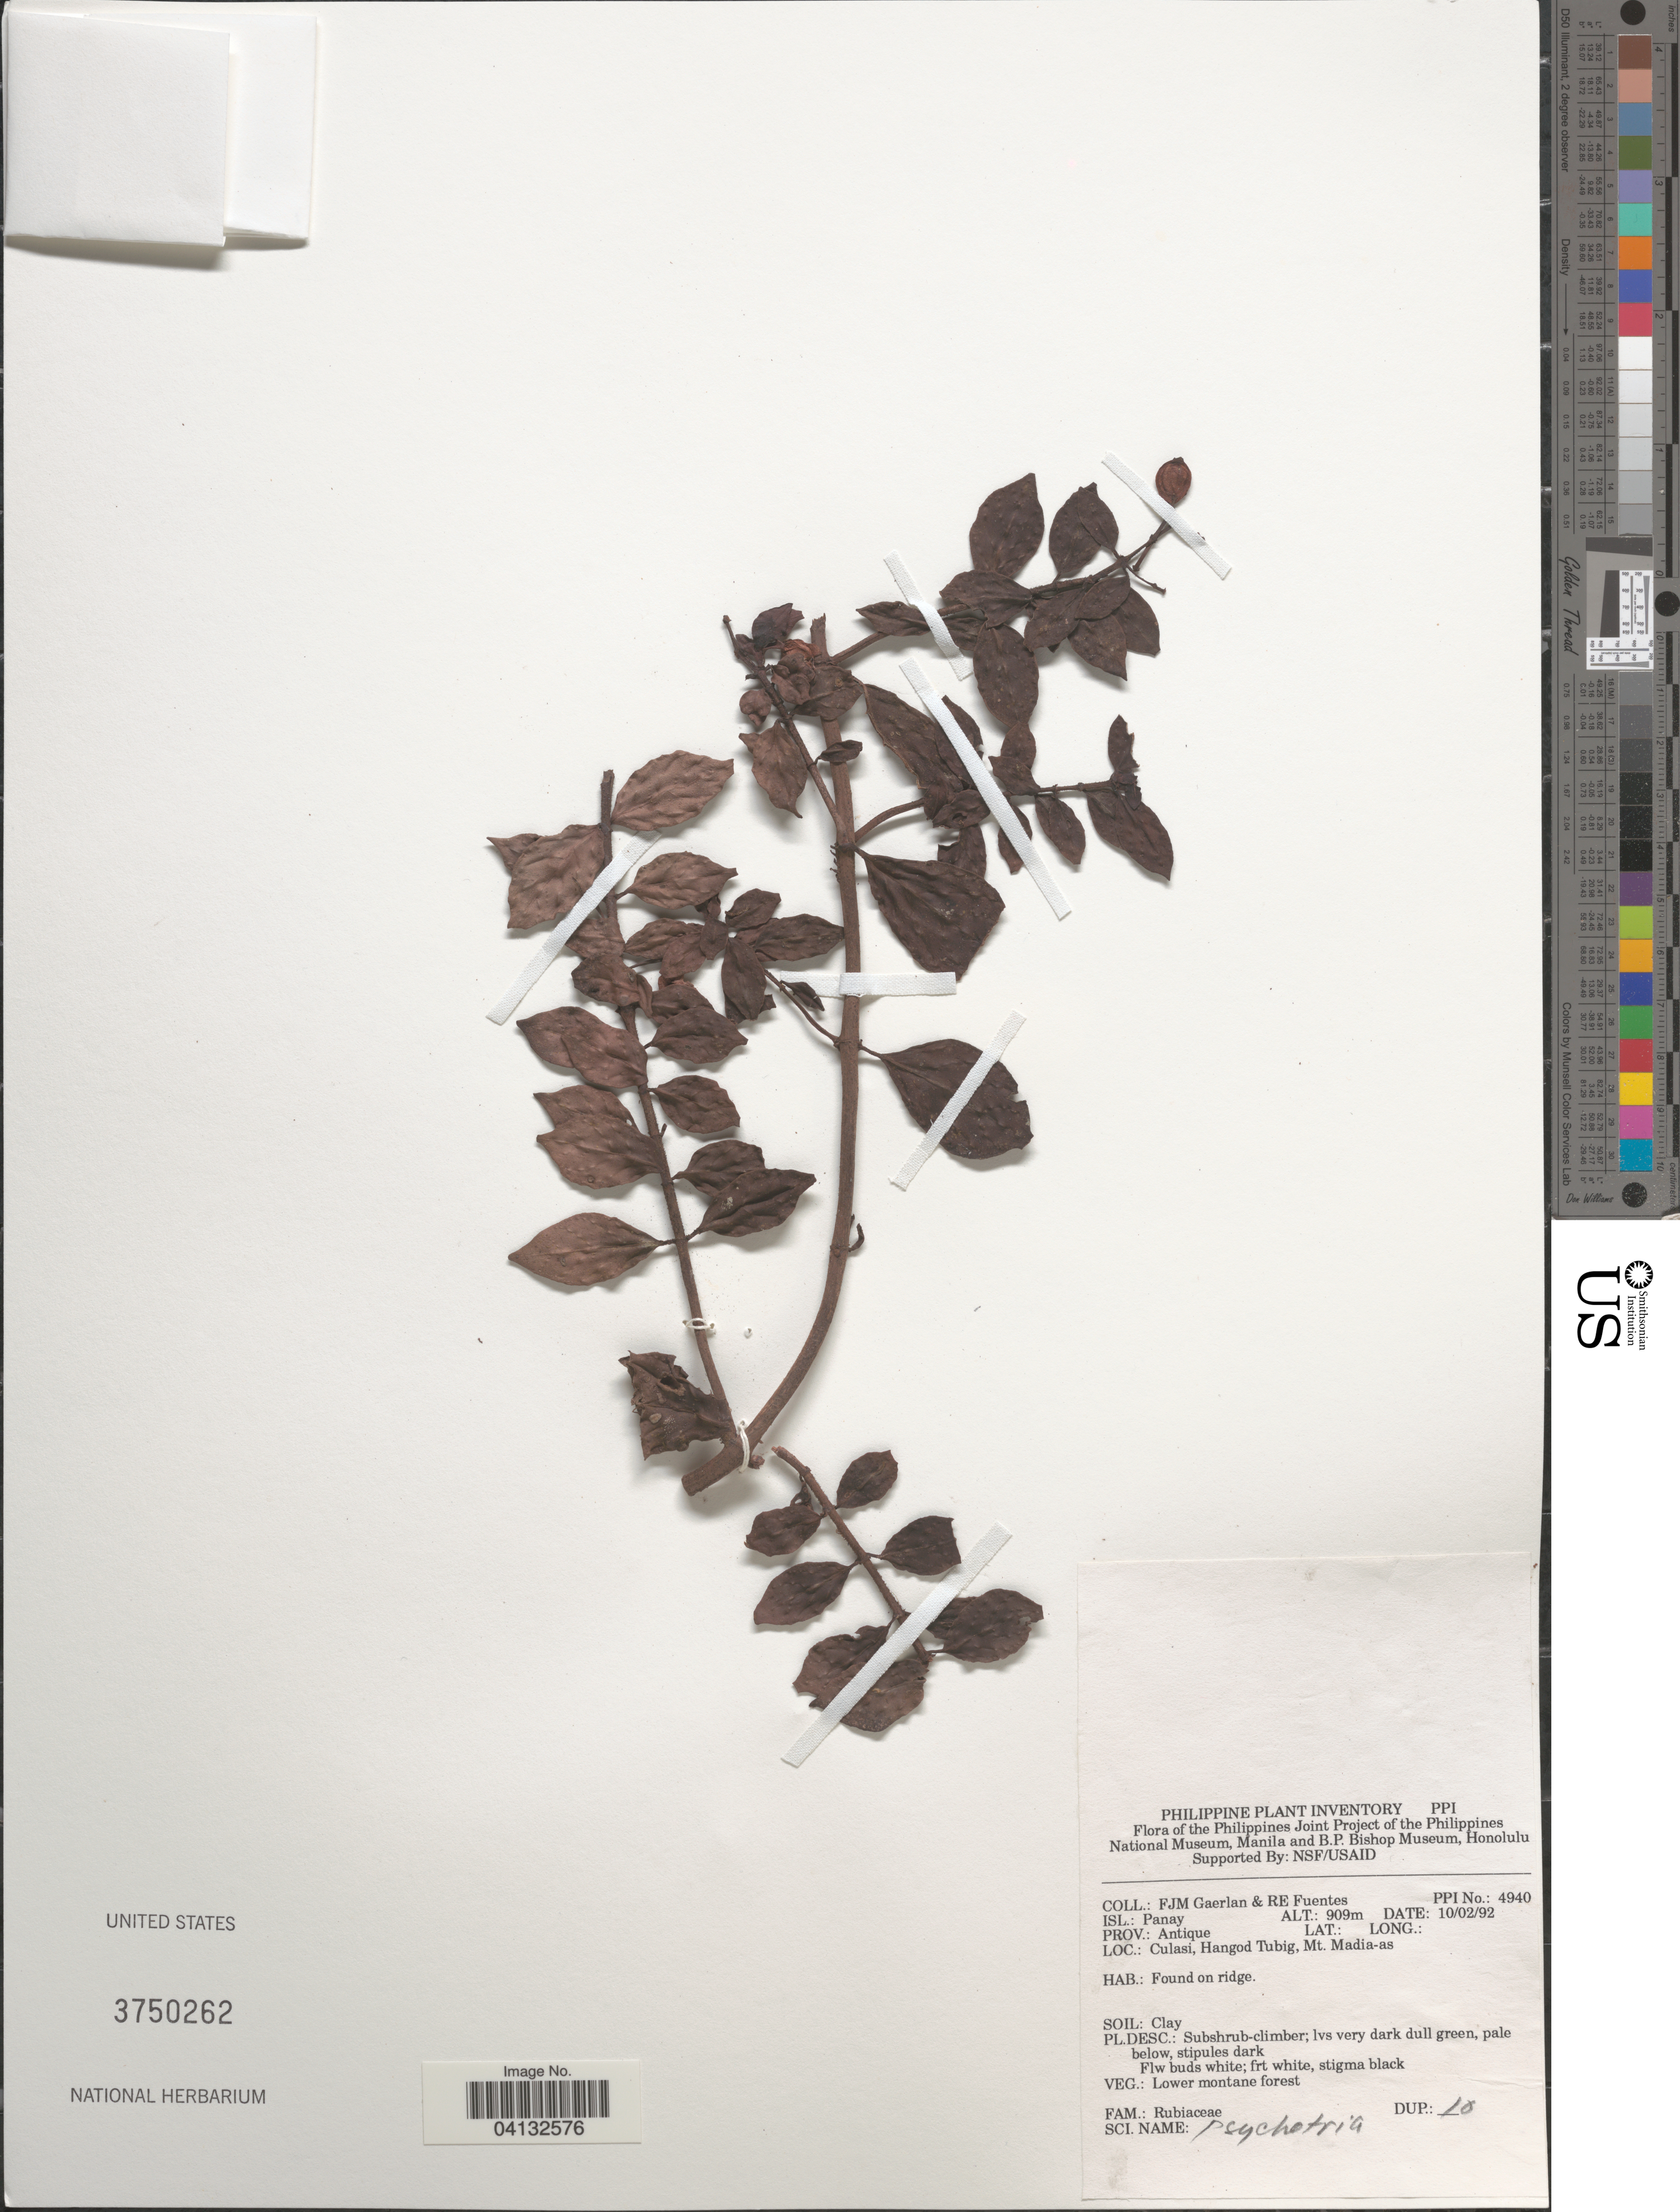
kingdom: Plantae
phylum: Tracheophyta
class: Magnoliopsida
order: Gentianales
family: Rubiaceae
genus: Psychotria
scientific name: Psychotria sp.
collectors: F. Gaerlan & R. Fuentes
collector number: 4940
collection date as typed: Transcribed d/m/y: 10/2/92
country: Philippines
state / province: Western Visayas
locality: Isl.: Panay. Prov.: Antique. Culasi, Hangod Tubig, Mt. Madia-as.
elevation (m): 909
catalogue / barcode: US 3750262